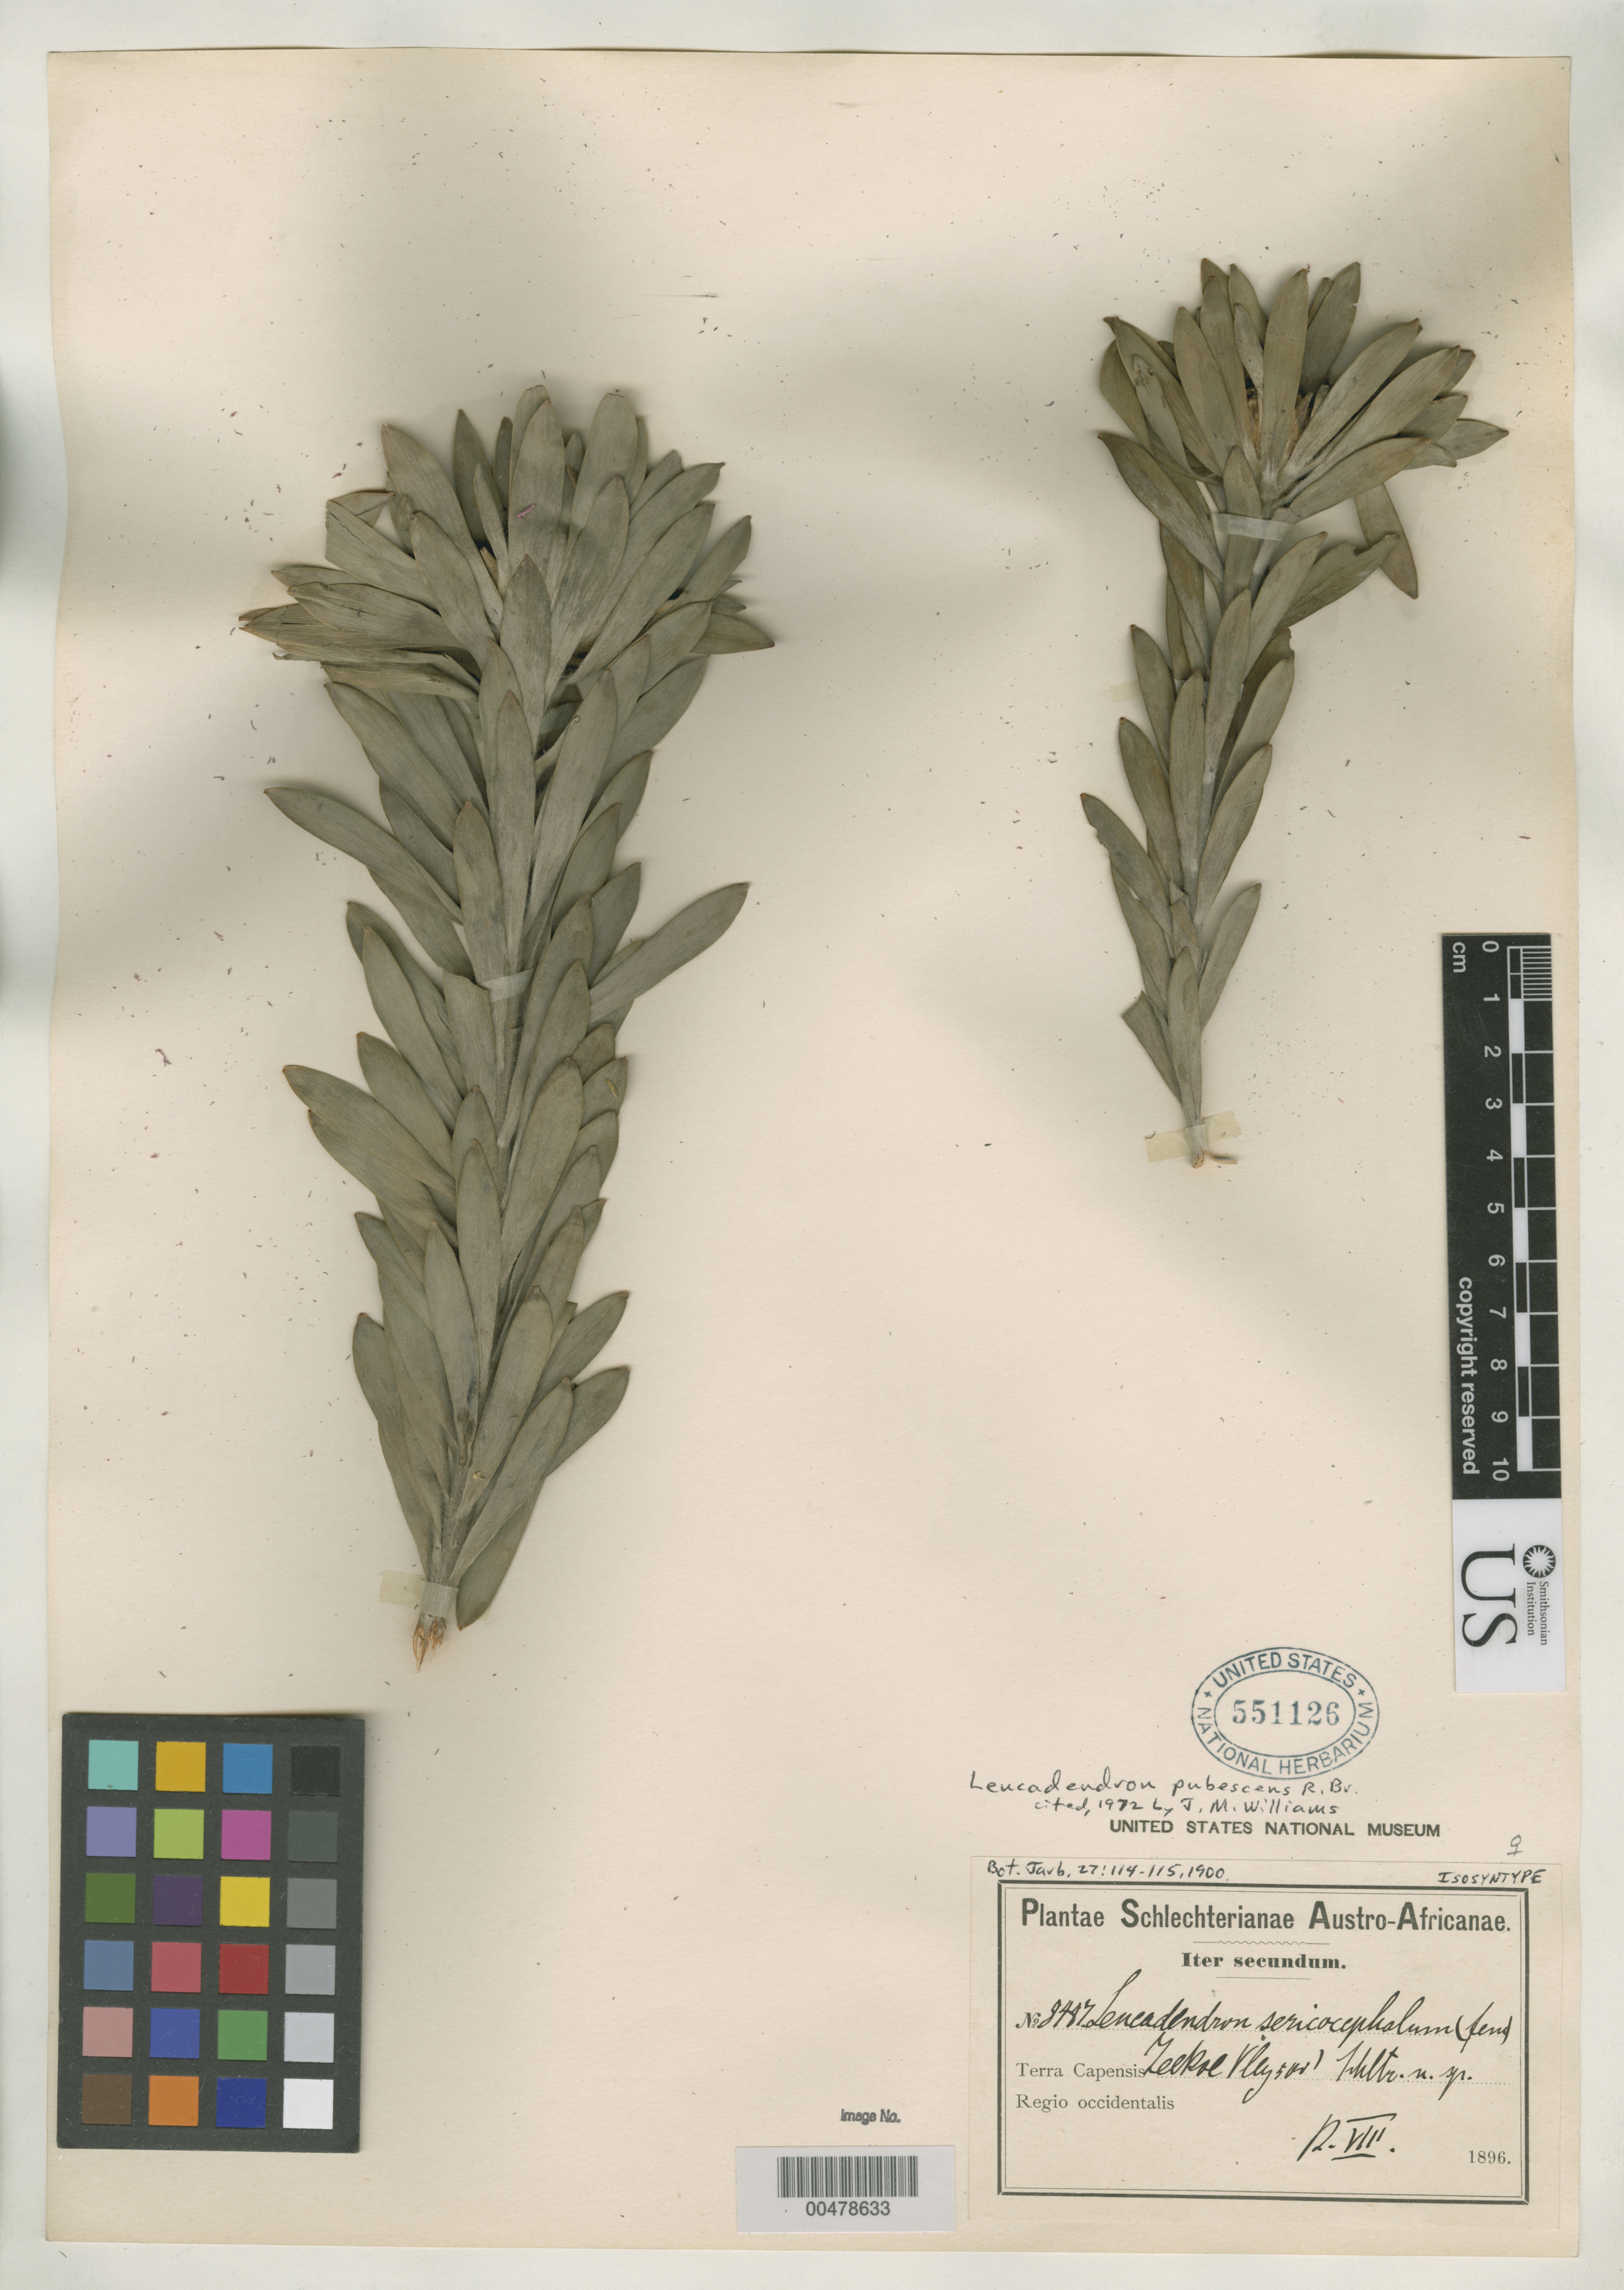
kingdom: Plantae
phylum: Tracheophyta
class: Magnoliopsida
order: Proteales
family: Proteaceae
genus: Leucadendron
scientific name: Leucadendron sericocephalum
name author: Schltr.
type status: Isosyntype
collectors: F. R. R. Schlechter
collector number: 8482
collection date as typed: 12 Aug 1896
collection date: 1896-08-12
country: South Africa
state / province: Western Cape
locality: Zeekae Vley.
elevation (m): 152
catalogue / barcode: US 551126